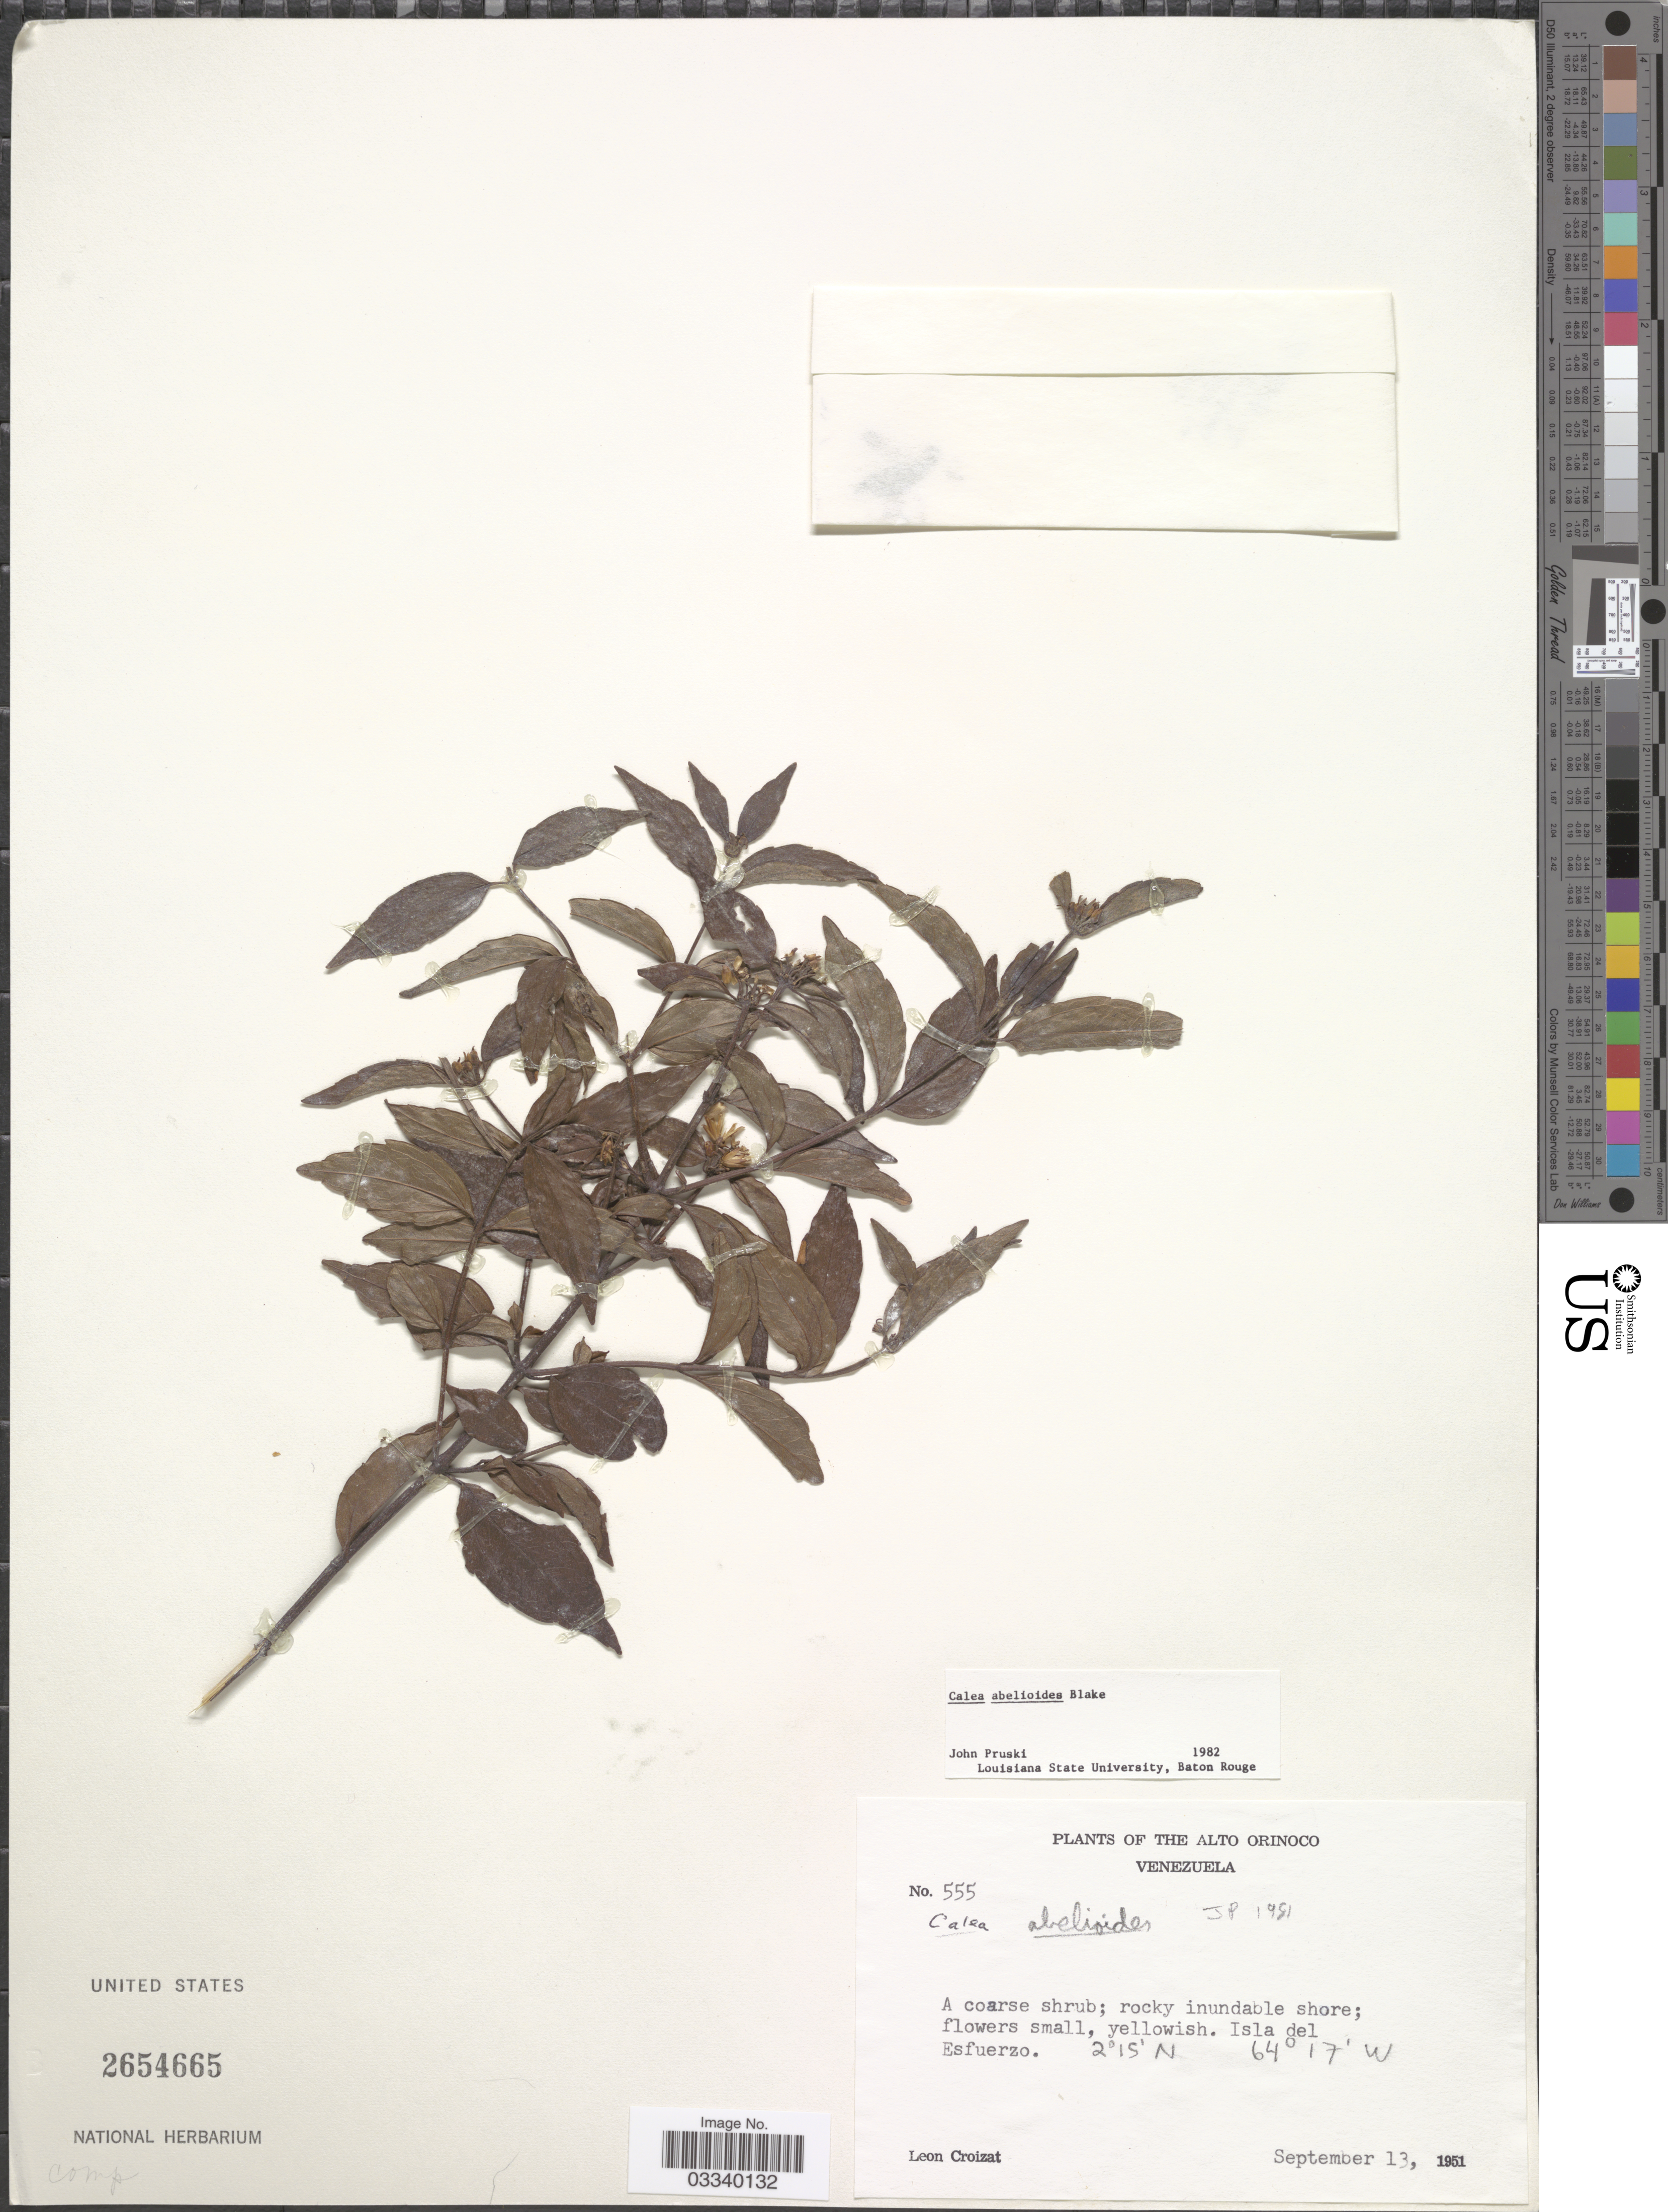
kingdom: Plantae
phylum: Tracheophyta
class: Magnoliopsida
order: Asterales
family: Asteraceae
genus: Calea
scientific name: Calea abelioides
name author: S.F. Blake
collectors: L. C. M. Croizat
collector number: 555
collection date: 1951-09-13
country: Venezuela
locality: The Alto Orinoco. Isla del Esfuerzo.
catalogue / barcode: US 2654665